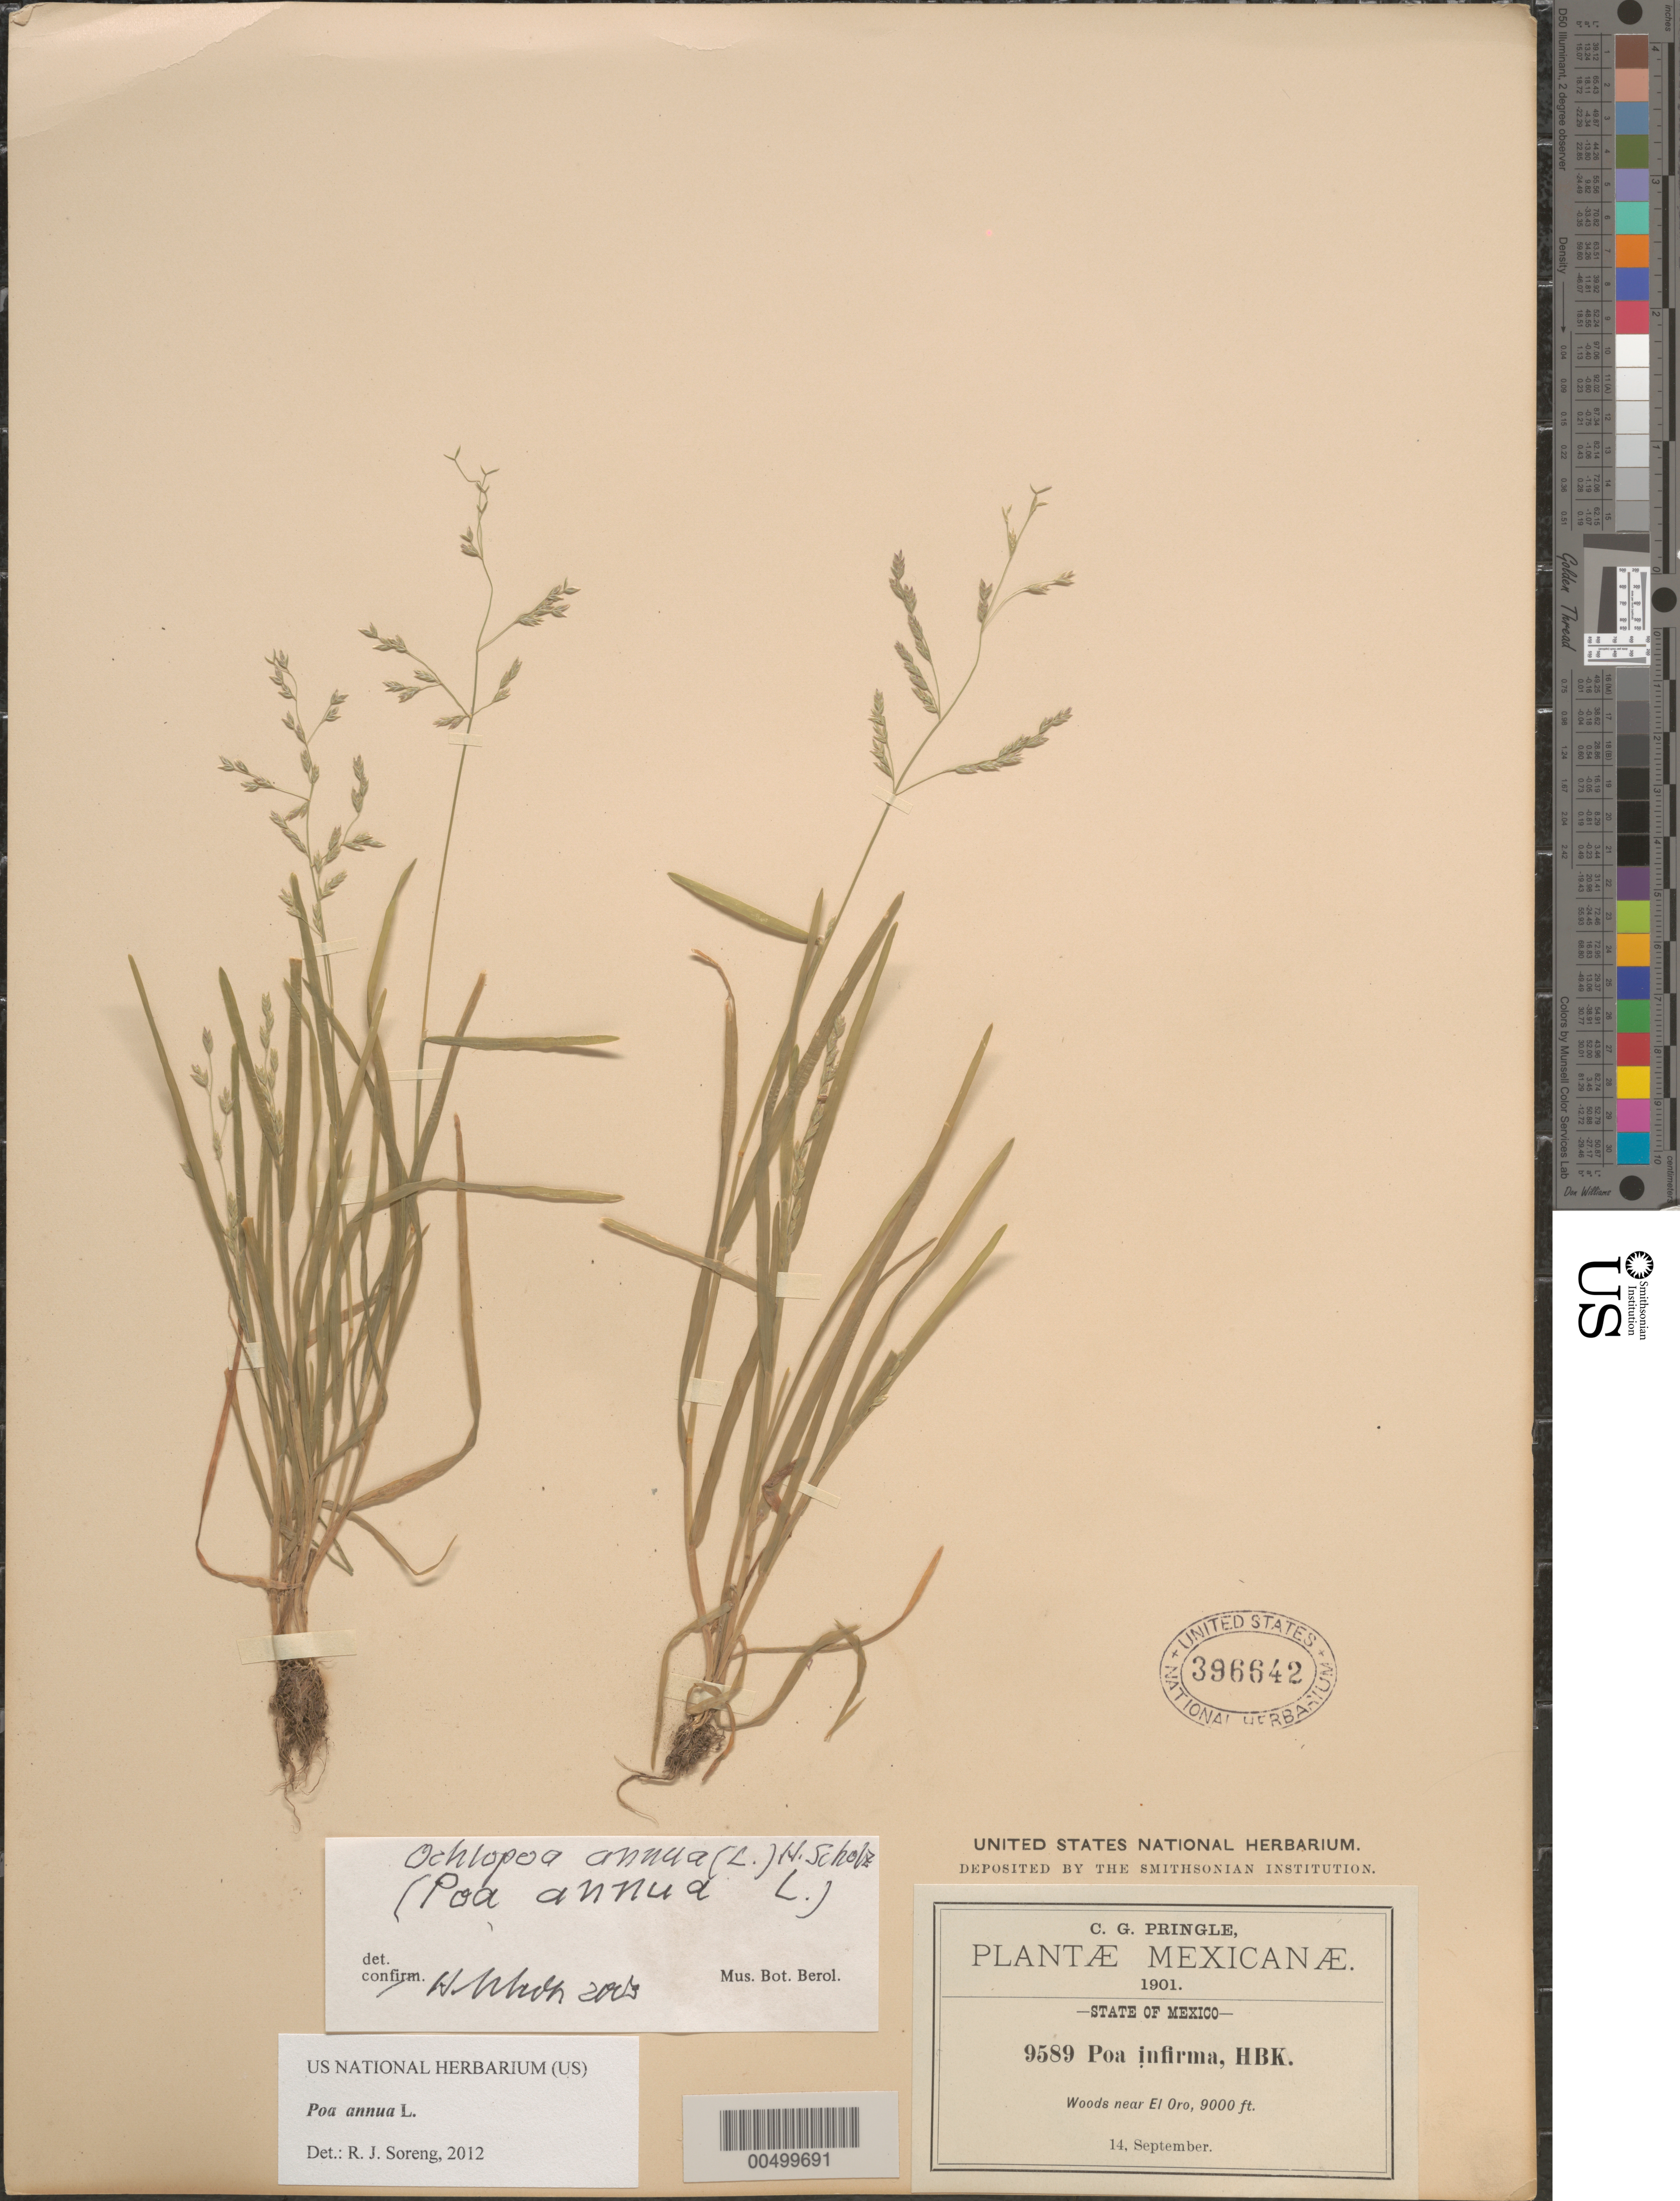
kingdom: Plantae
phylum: Tracheophyta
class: Liliopsida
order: Poales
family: Poaceae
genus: Poa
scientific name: Poa annua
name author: L.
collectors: C. G. Pringle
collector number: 9589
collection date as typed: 14 Sep 1901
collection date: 1901-09-14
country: Mexico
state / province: México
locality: El Oro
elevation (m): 2743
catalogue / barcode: US 396642